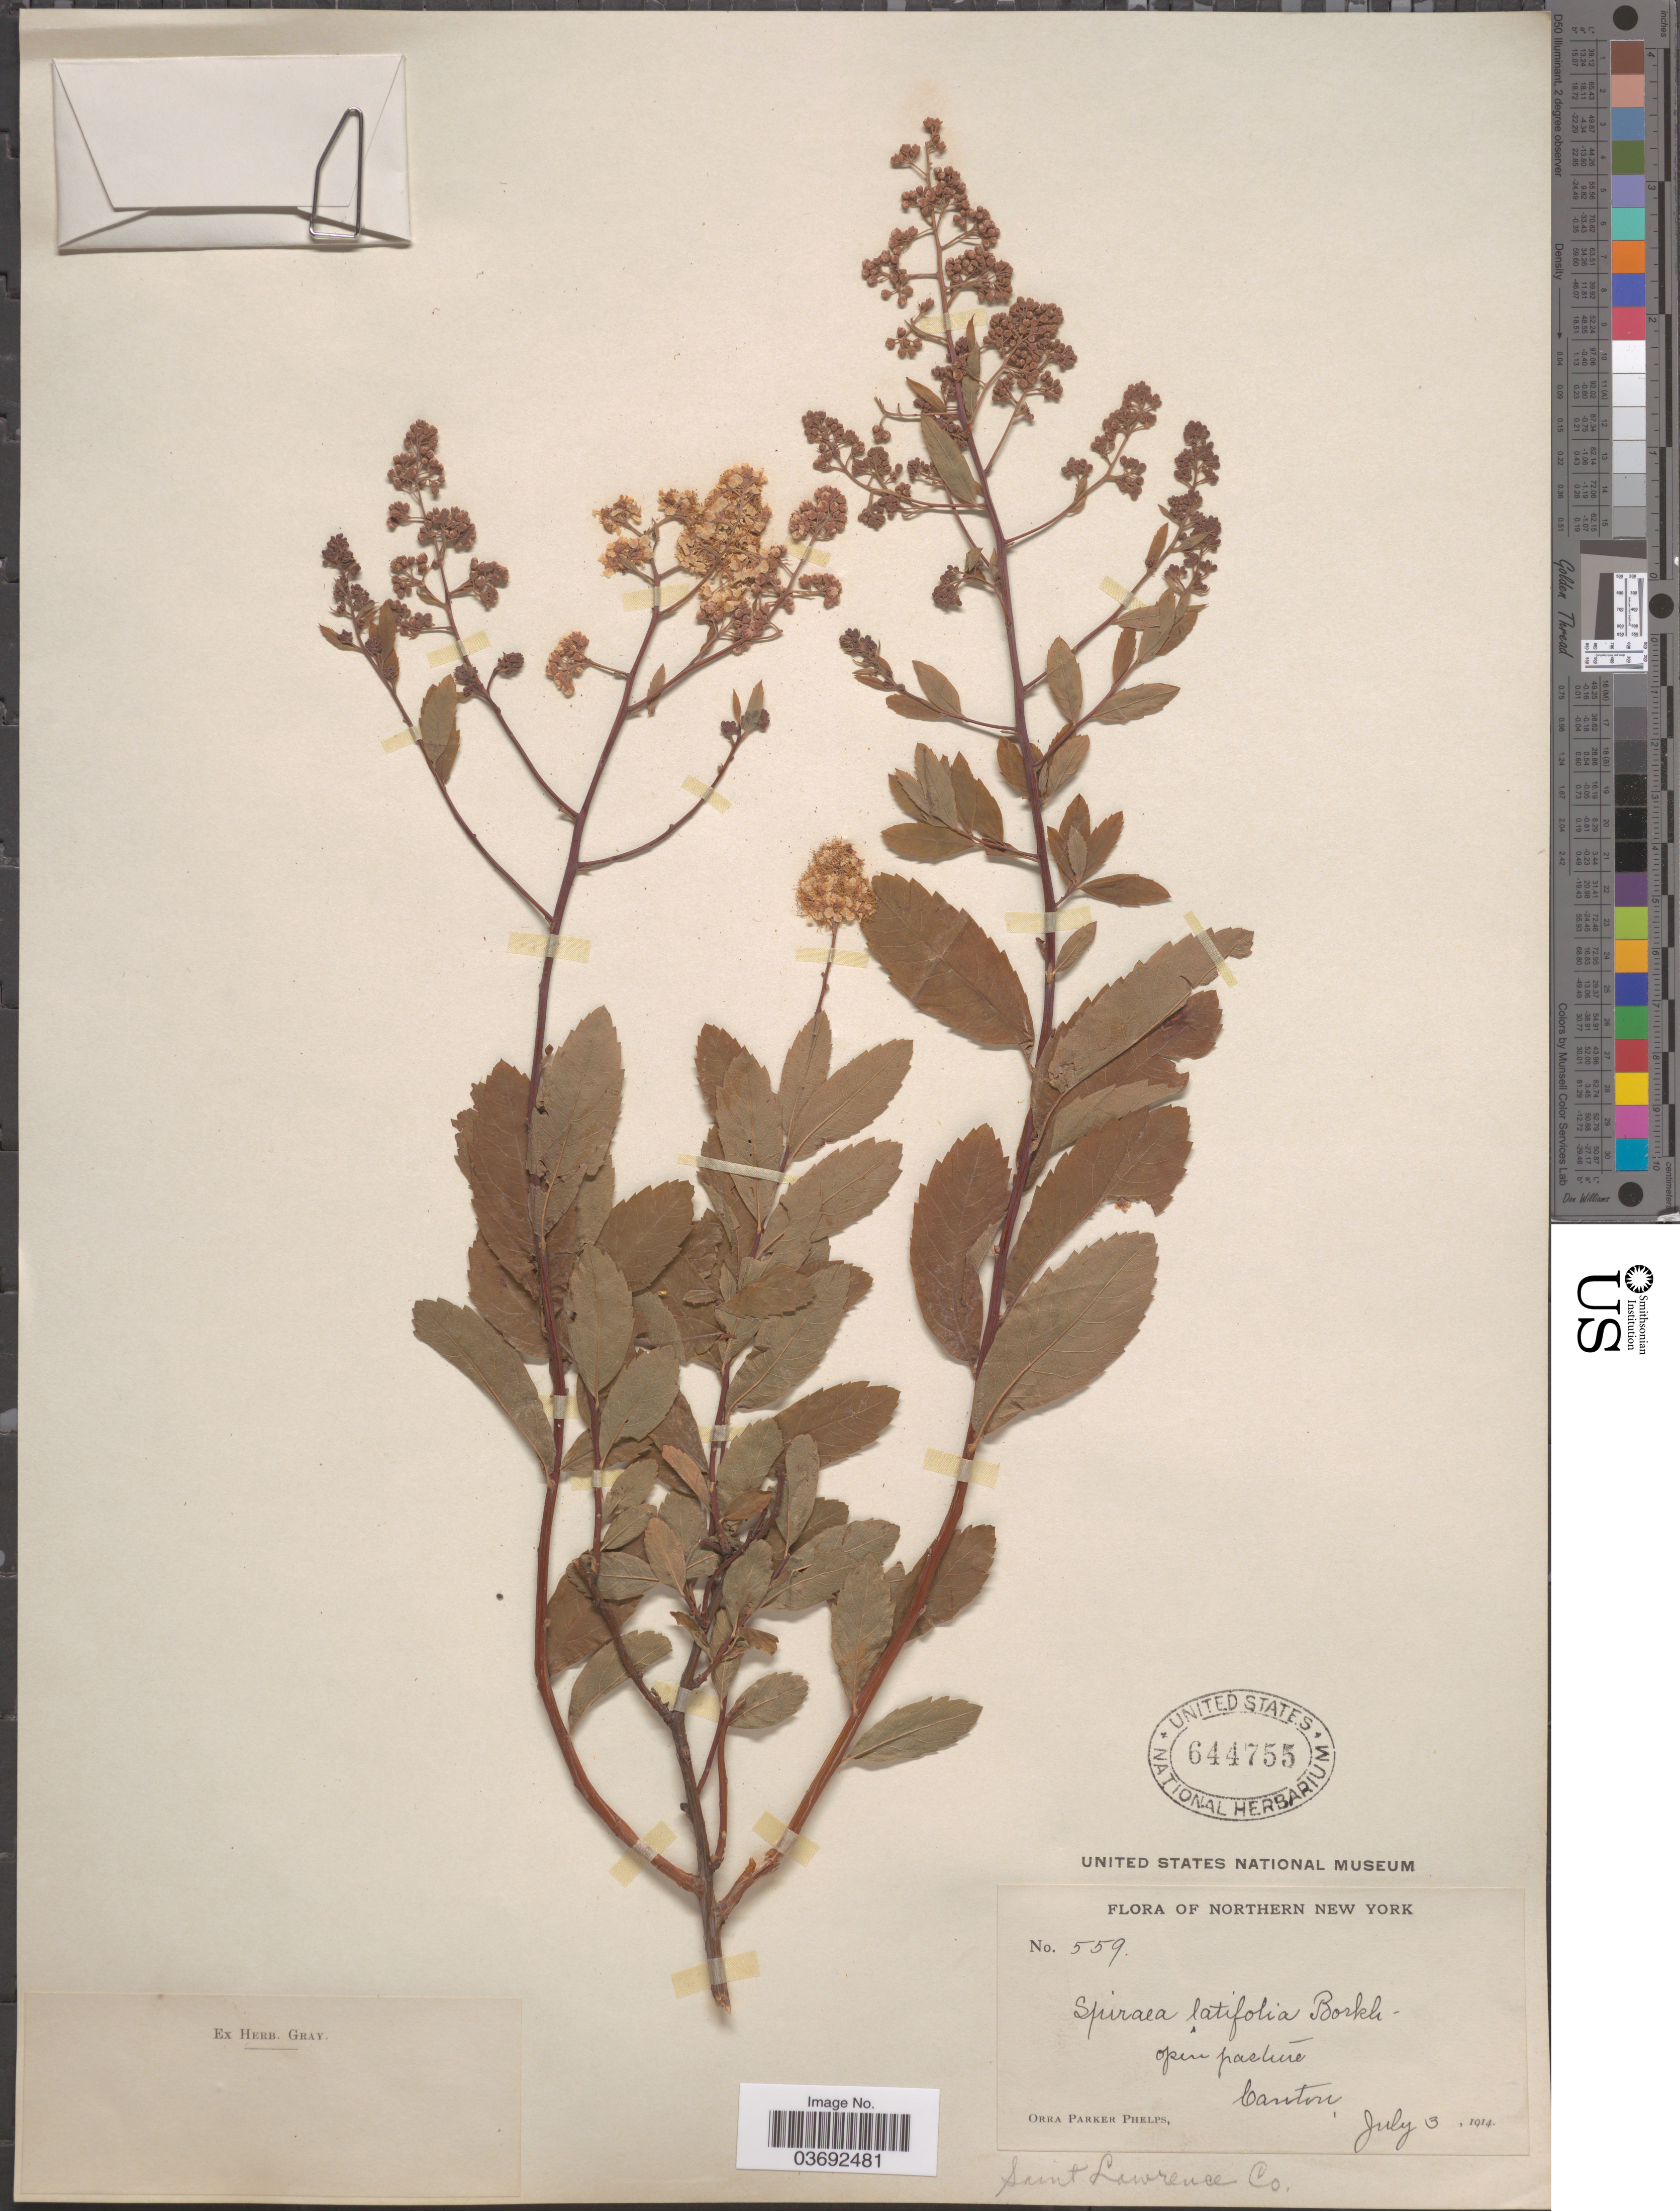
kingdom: Plantae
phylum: Tracheophyta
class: Magnoliopsida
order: Rosales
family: Rosaceae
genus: Spiraea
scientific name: Spiraea latifolia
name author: Borkh.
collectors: O. P. Phelps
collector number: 559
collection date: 1914-07-03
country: United States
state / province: New York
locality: Northern New York. Canton. Saint Lawrence Co.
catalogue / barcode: US 644755